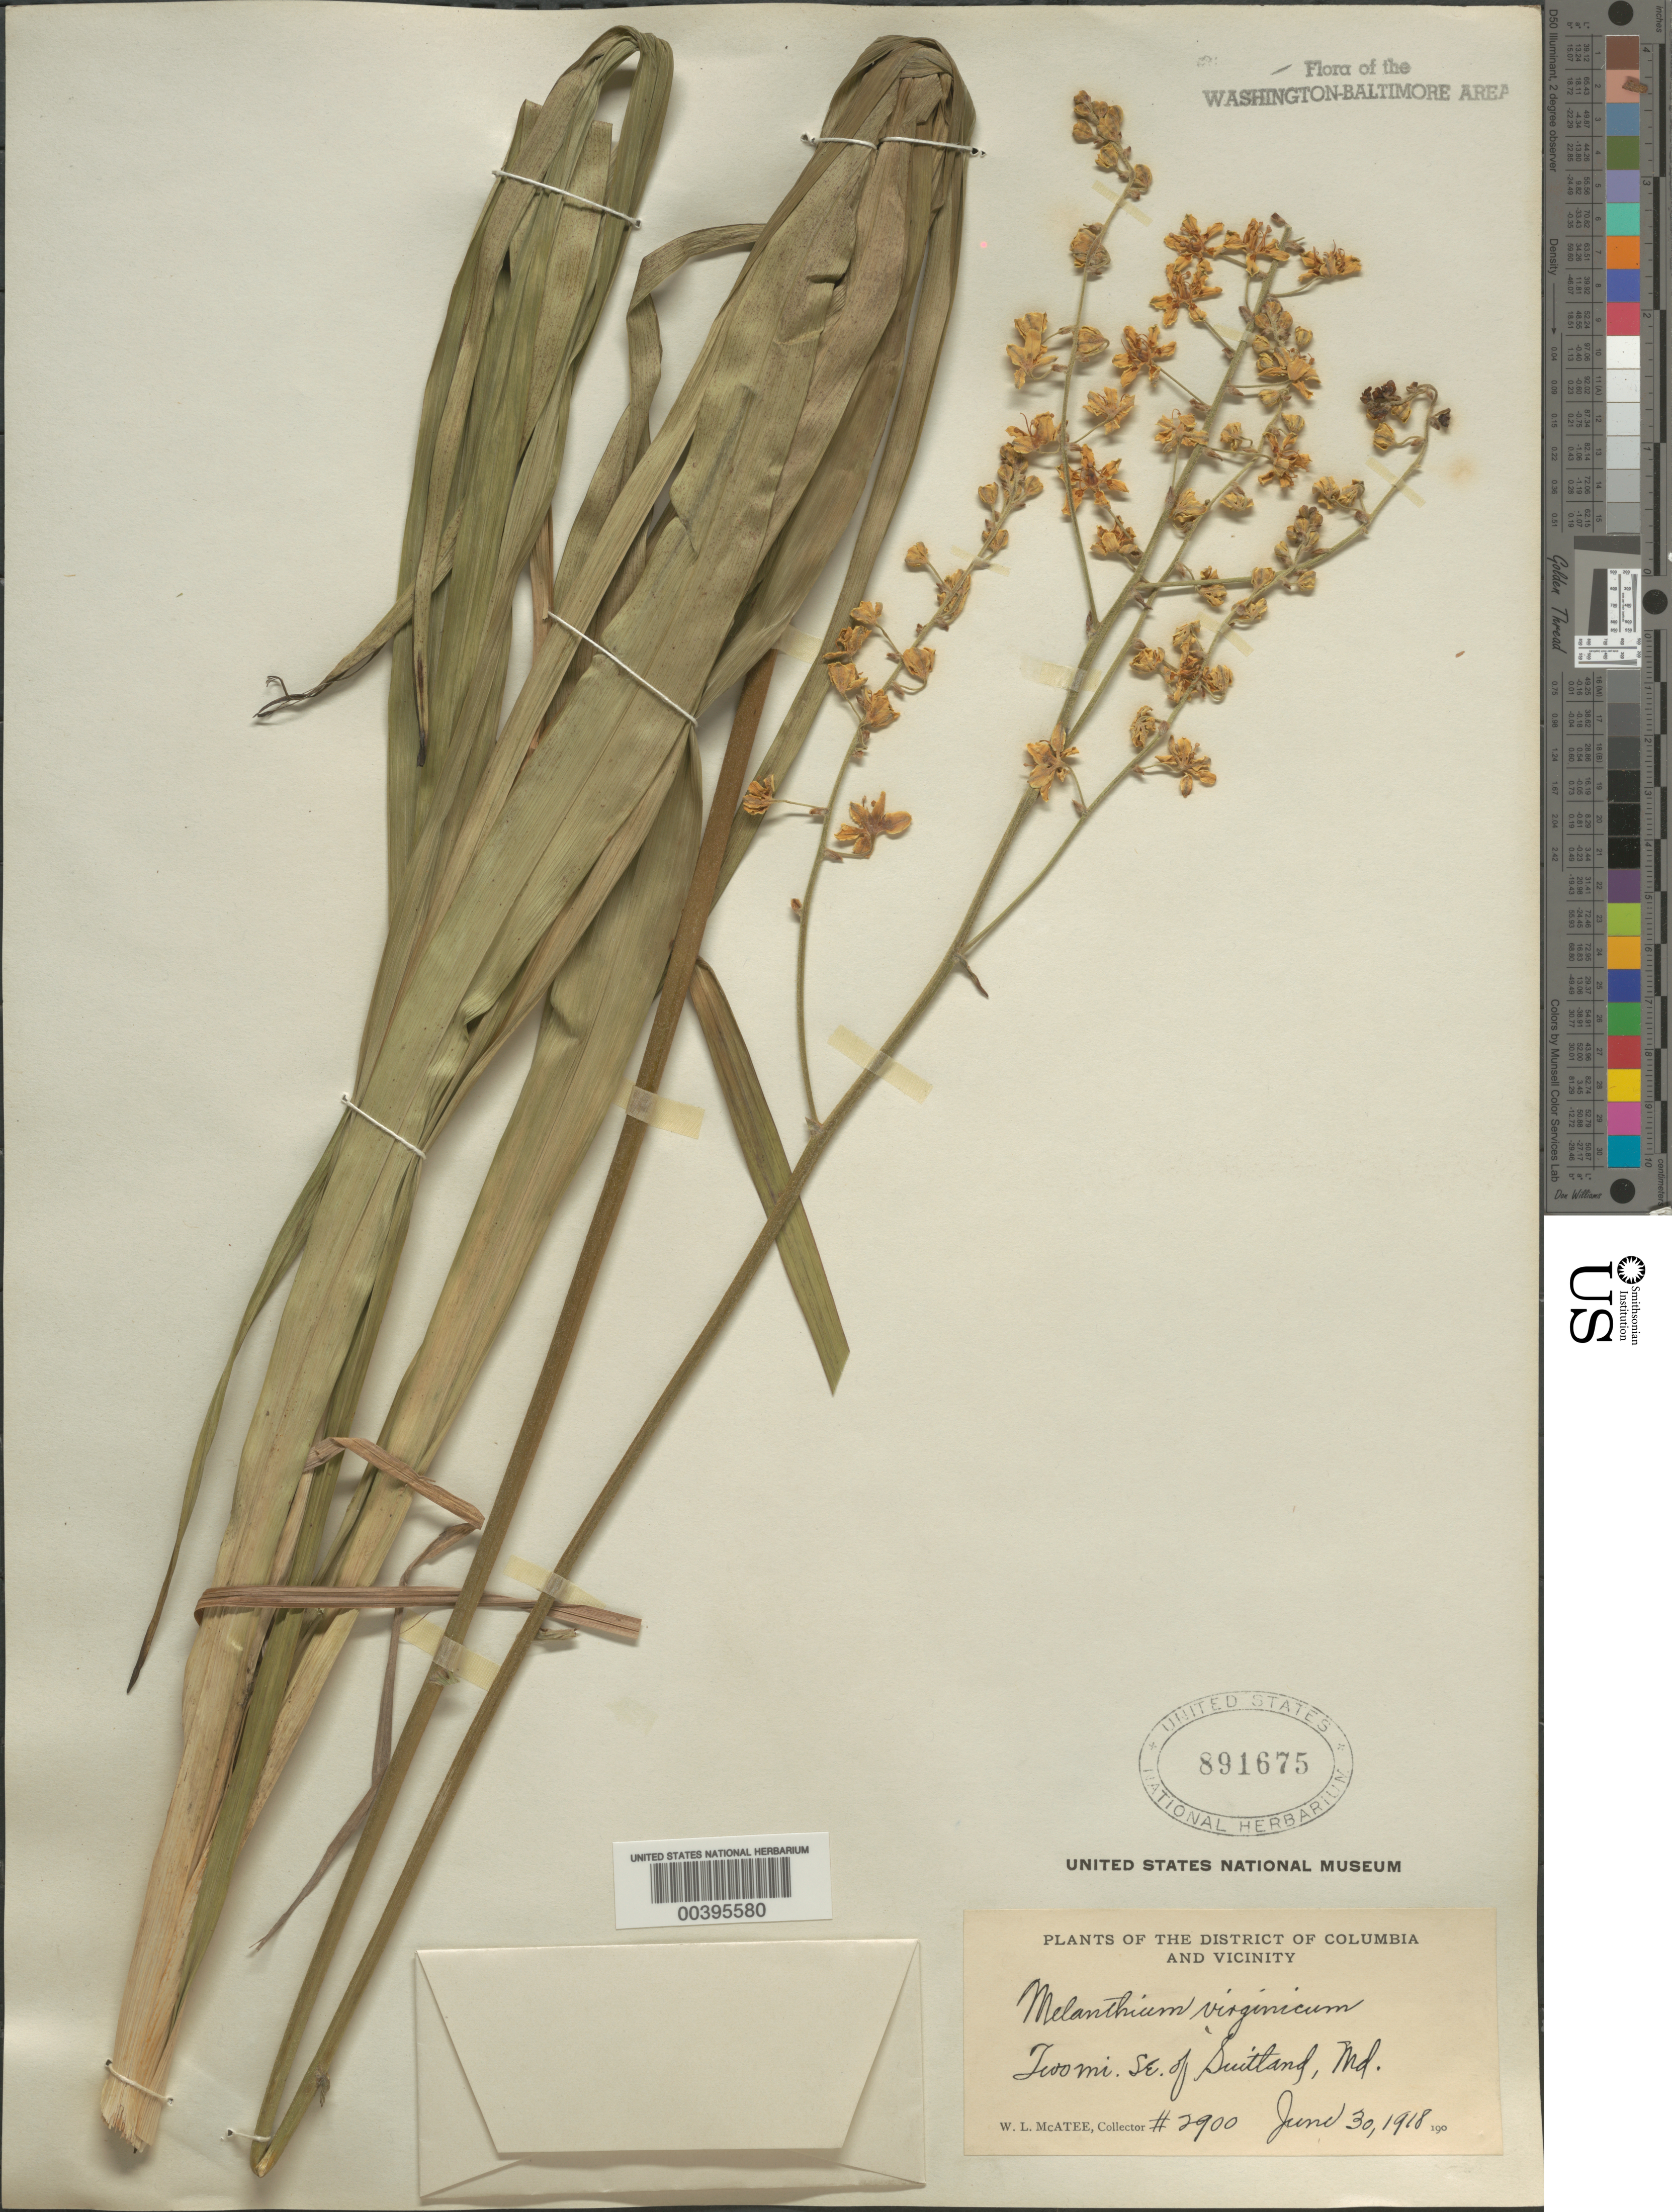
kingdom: Plantae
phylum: Tracheophyta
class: Liliopsida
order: Liliales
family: Melanthiaceae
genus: Melanthium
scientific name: Melanthium virginicum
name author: L.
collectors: W. McAtee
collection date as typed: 30 Jun 1918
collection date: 1918-06-30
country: United States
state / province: Maryland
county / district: Prince George's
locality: Southeast of Suitland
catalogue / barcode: US 891675